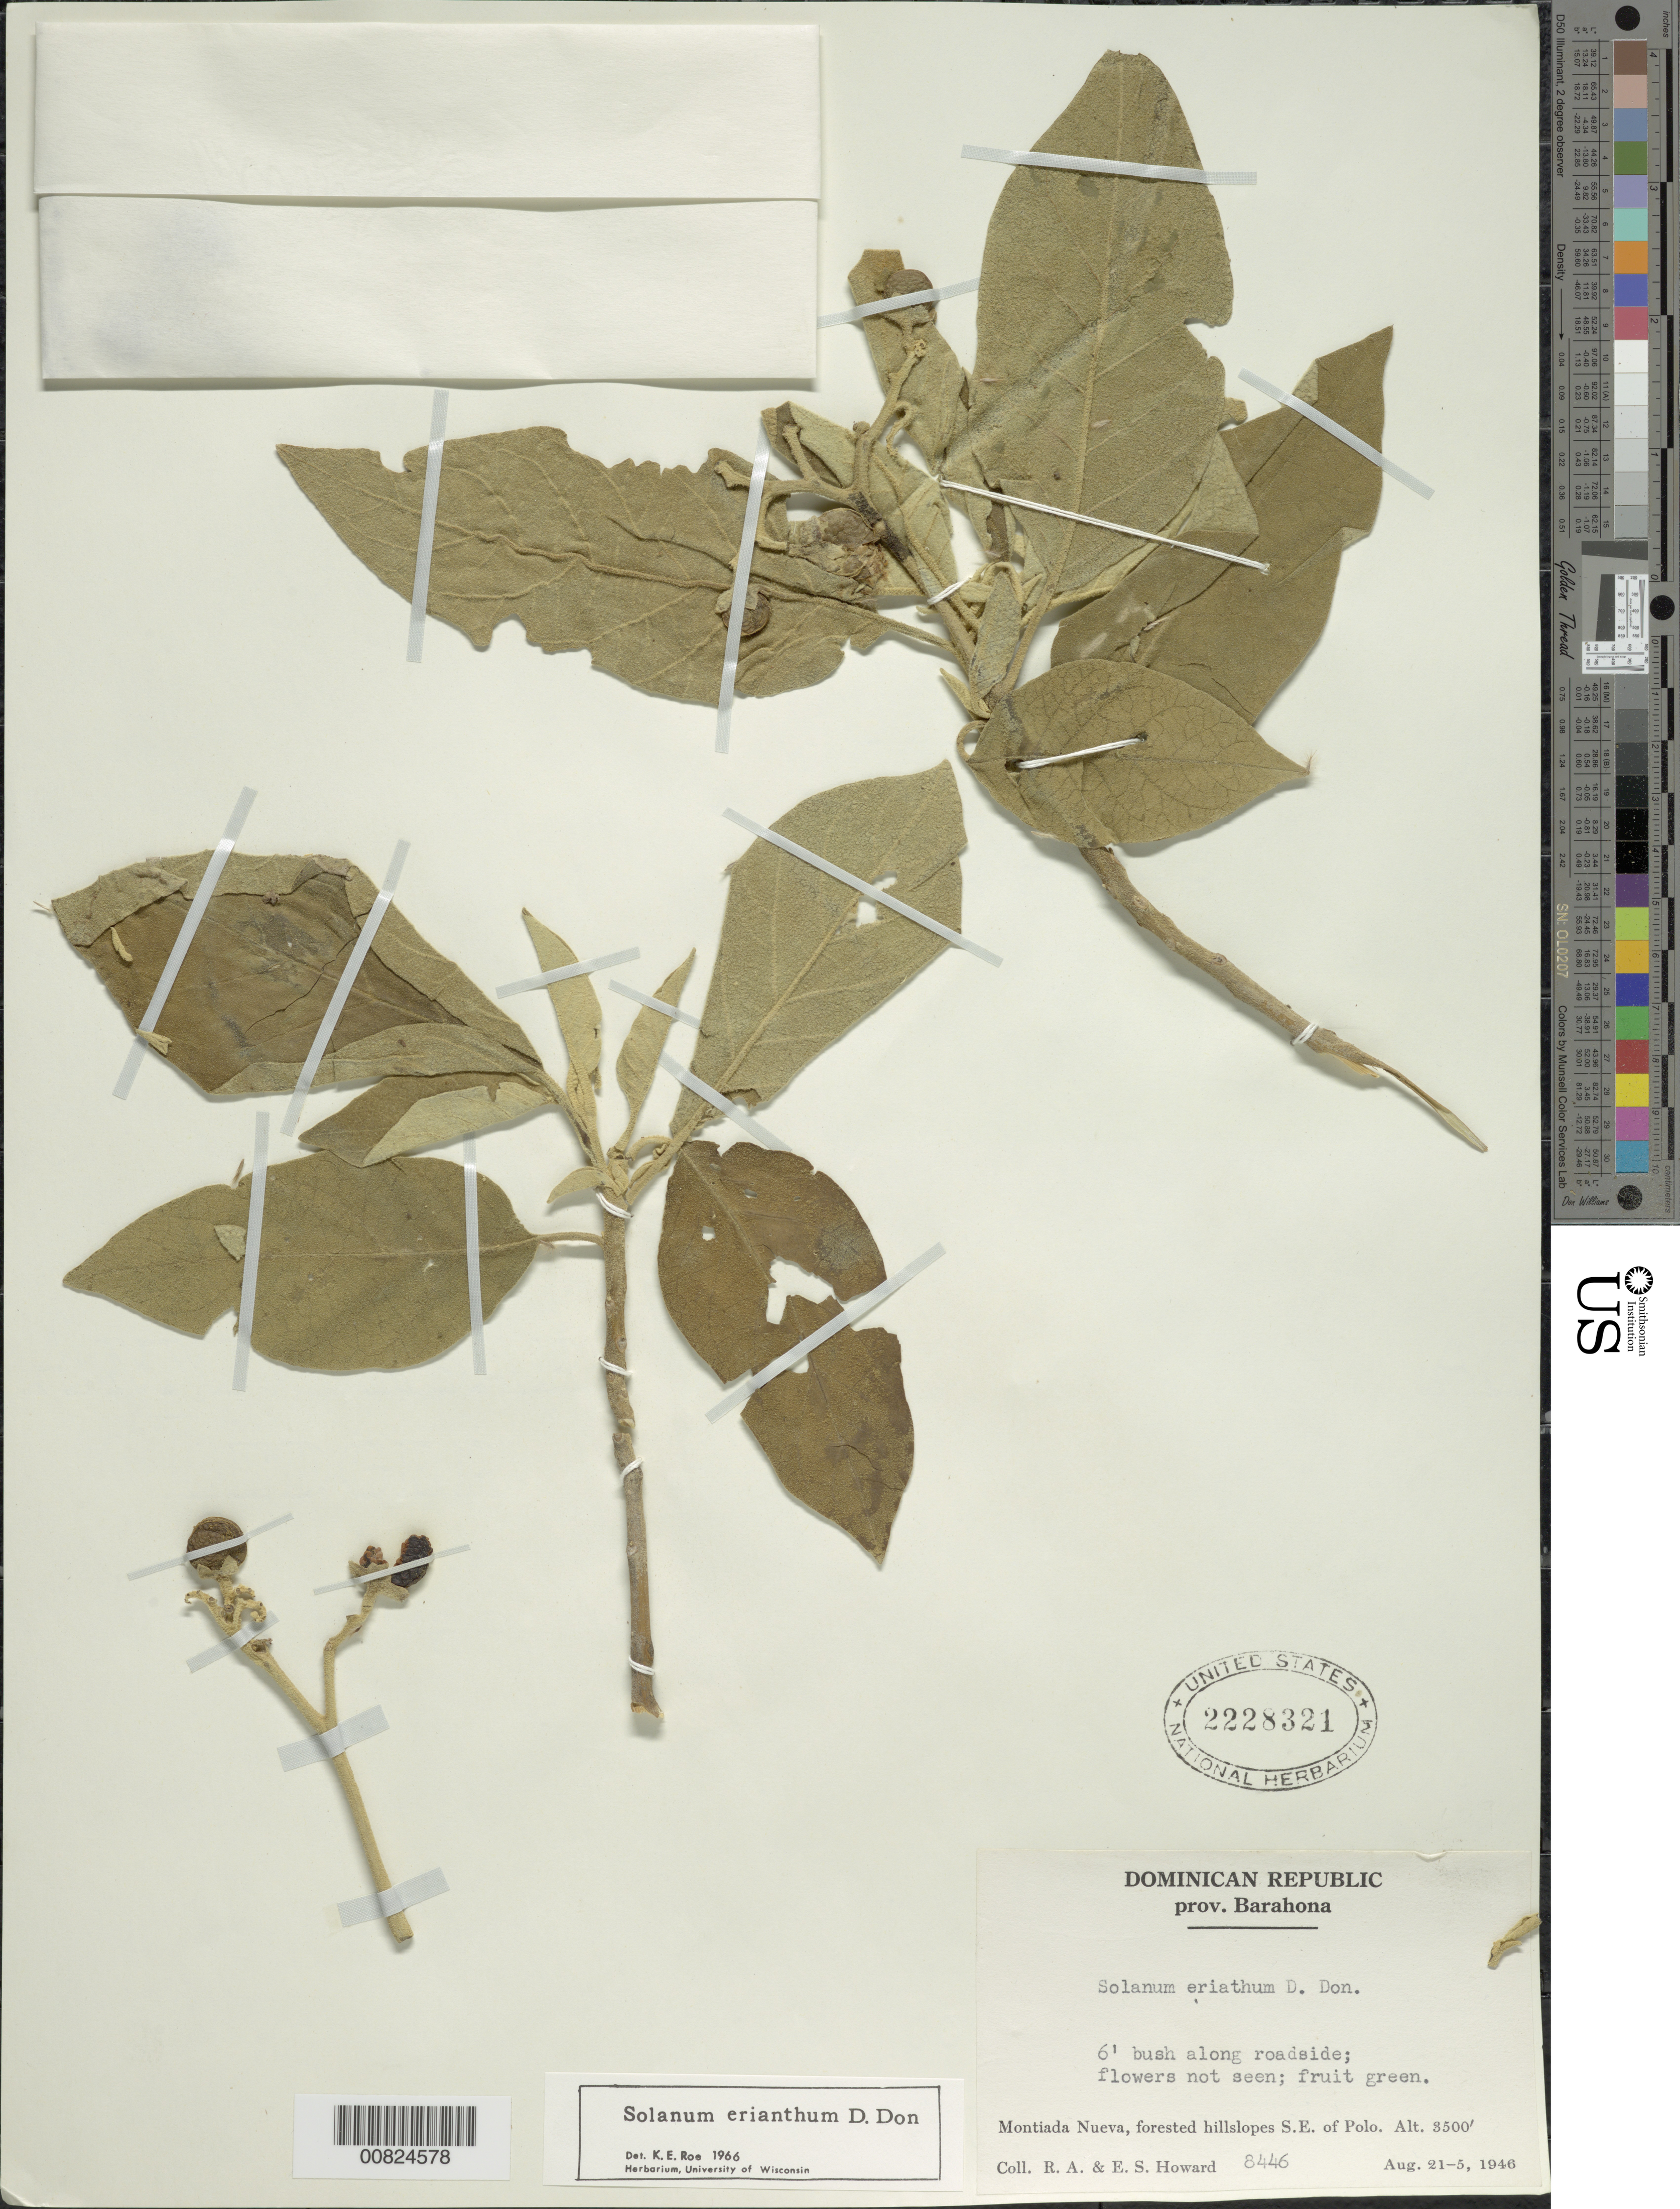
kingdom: Plantae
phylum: Tracheophyta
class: Magnoliopsida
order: Solanales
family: Solanaceae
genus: Solanum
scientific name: Solanum erianthum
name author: D. Don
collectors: R. A. Howard & E. S. Howard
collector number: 8446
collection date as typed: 21 Aug 1946 25 Aug 1946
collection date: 1946-08-21/1946-08-25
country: Dominican Republic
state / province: Barahona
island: Hispaniola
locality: Montiada Nueva, forested hillslopes SE of Pola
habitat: Along roadside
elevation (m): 1067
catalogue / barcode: US 2228321